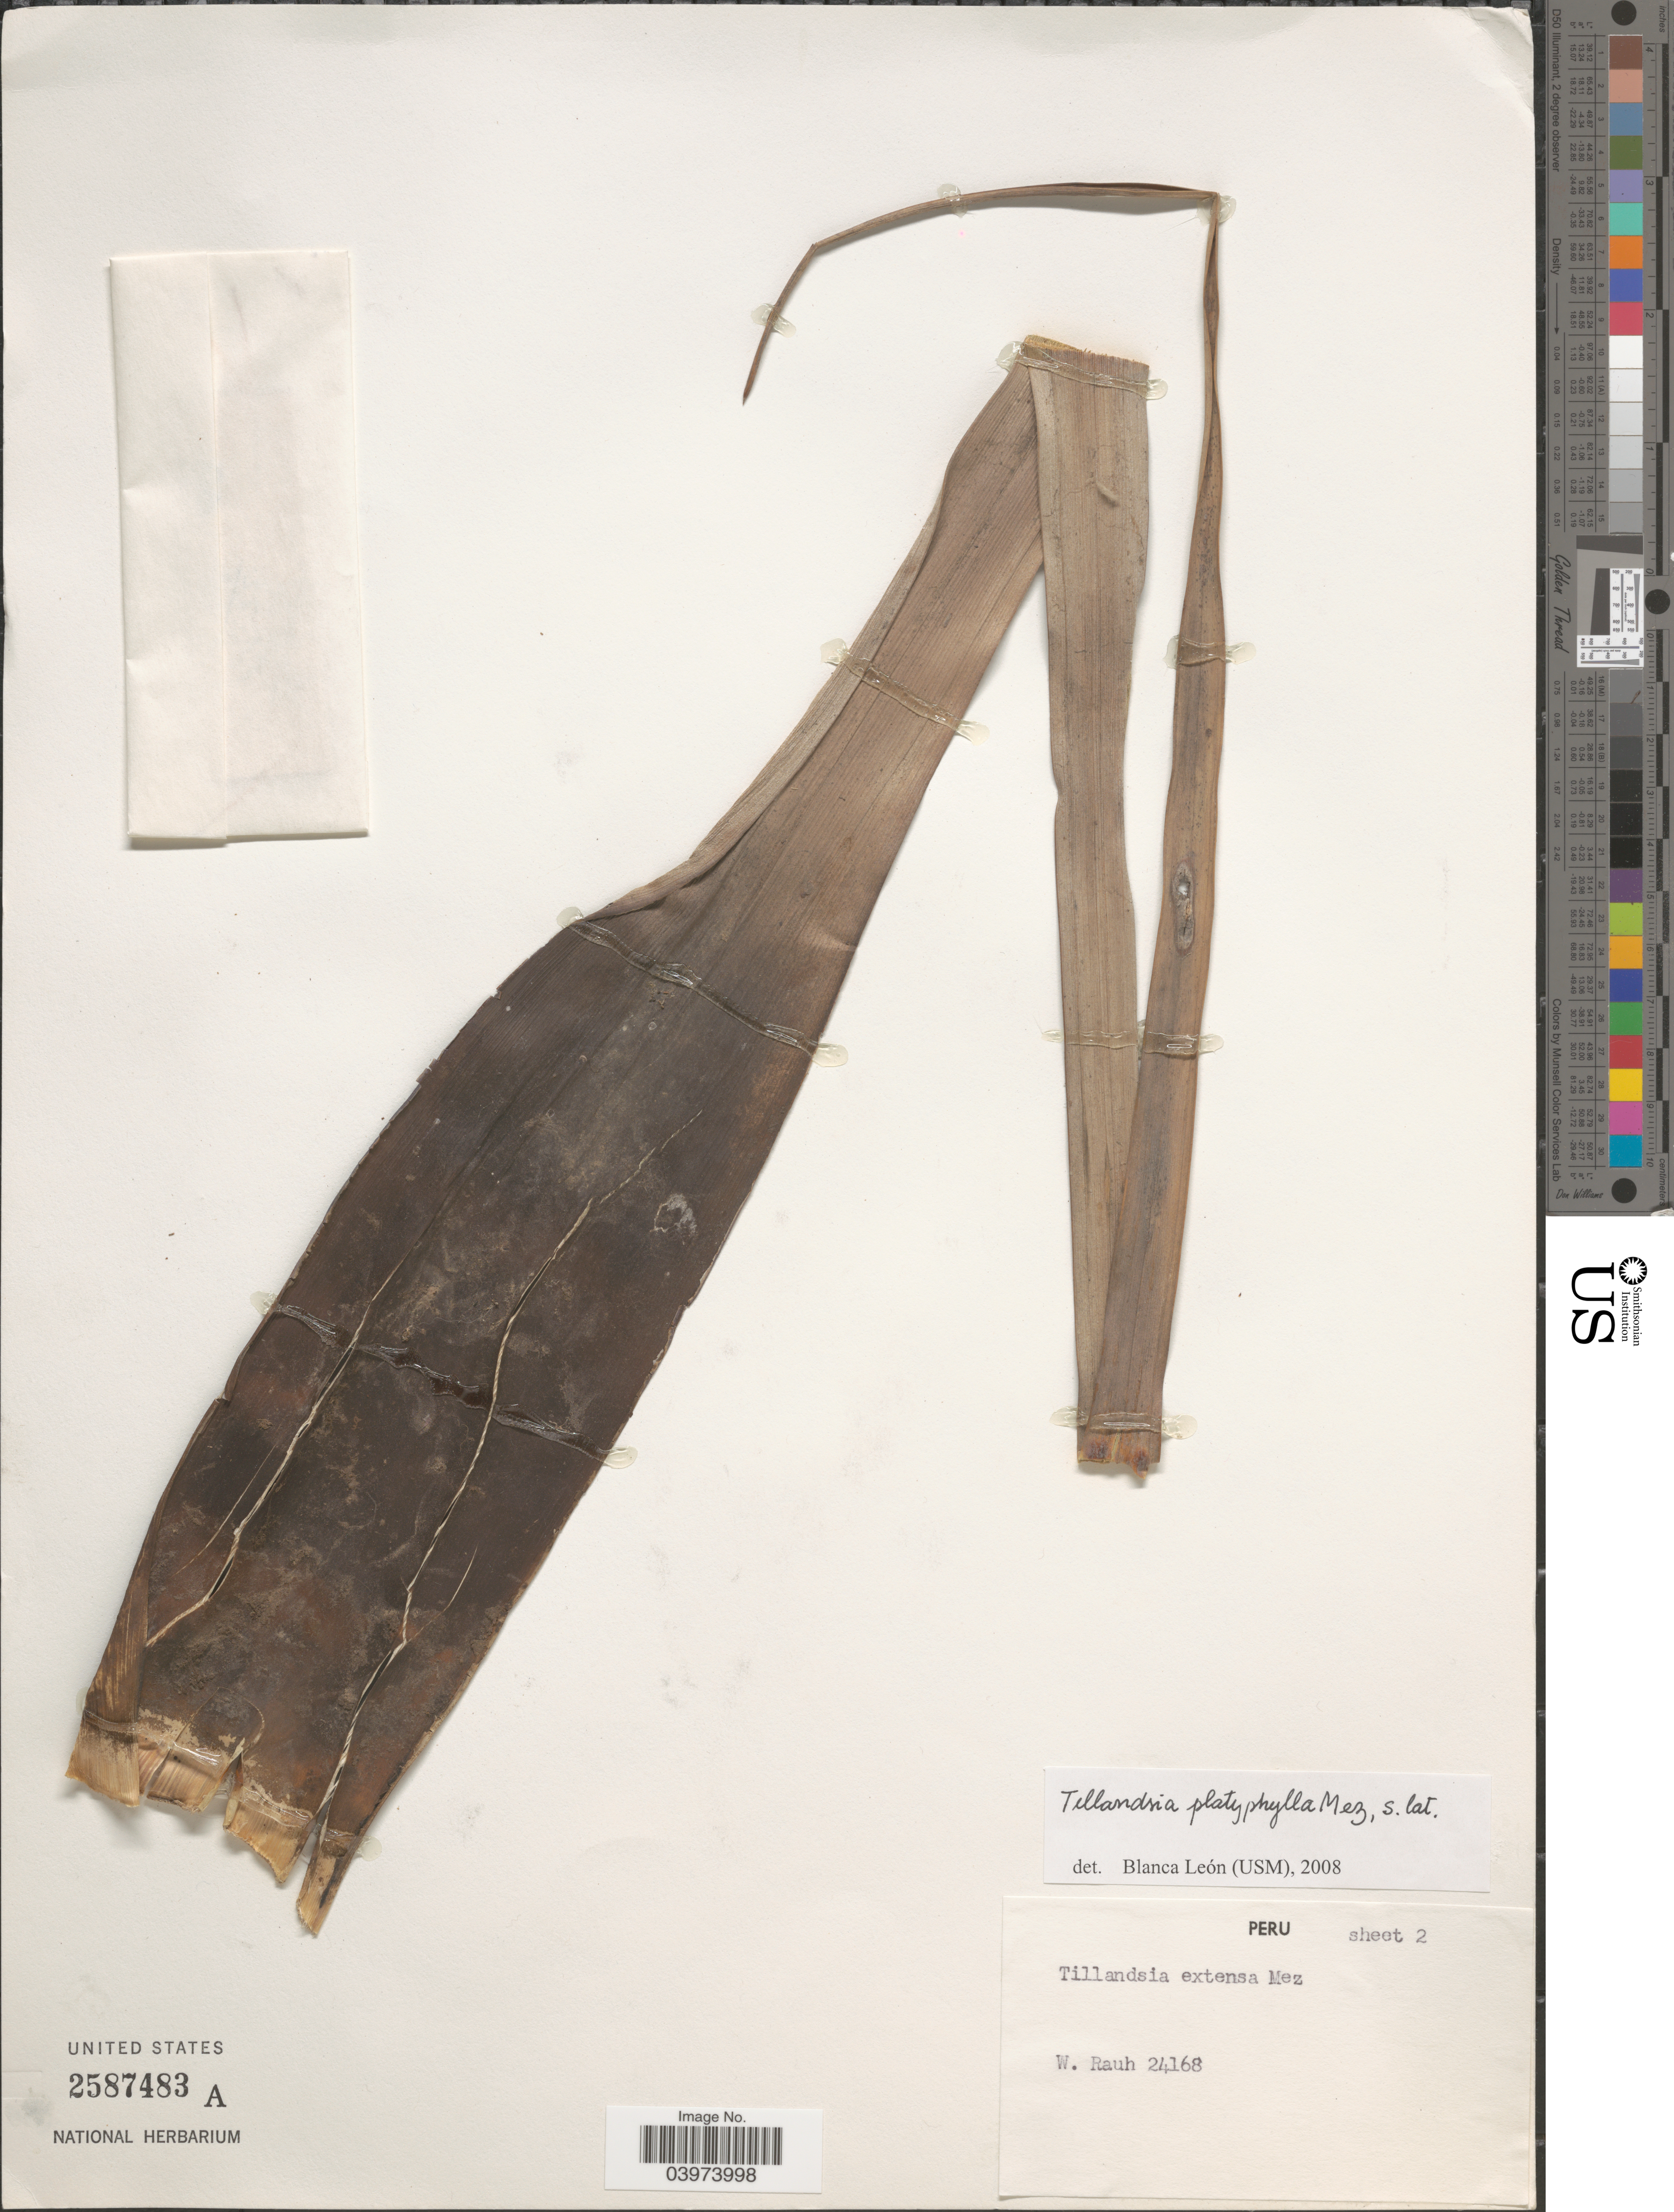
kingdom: Plantae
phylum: Tracheophyta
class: Liliopsida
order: Poales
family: Bromeliaceae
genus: Tillandsia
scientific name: Tillandsia platyphylla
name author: Mez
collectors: W. Rauh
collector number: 24168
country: Peru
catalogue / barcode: US 2587483A